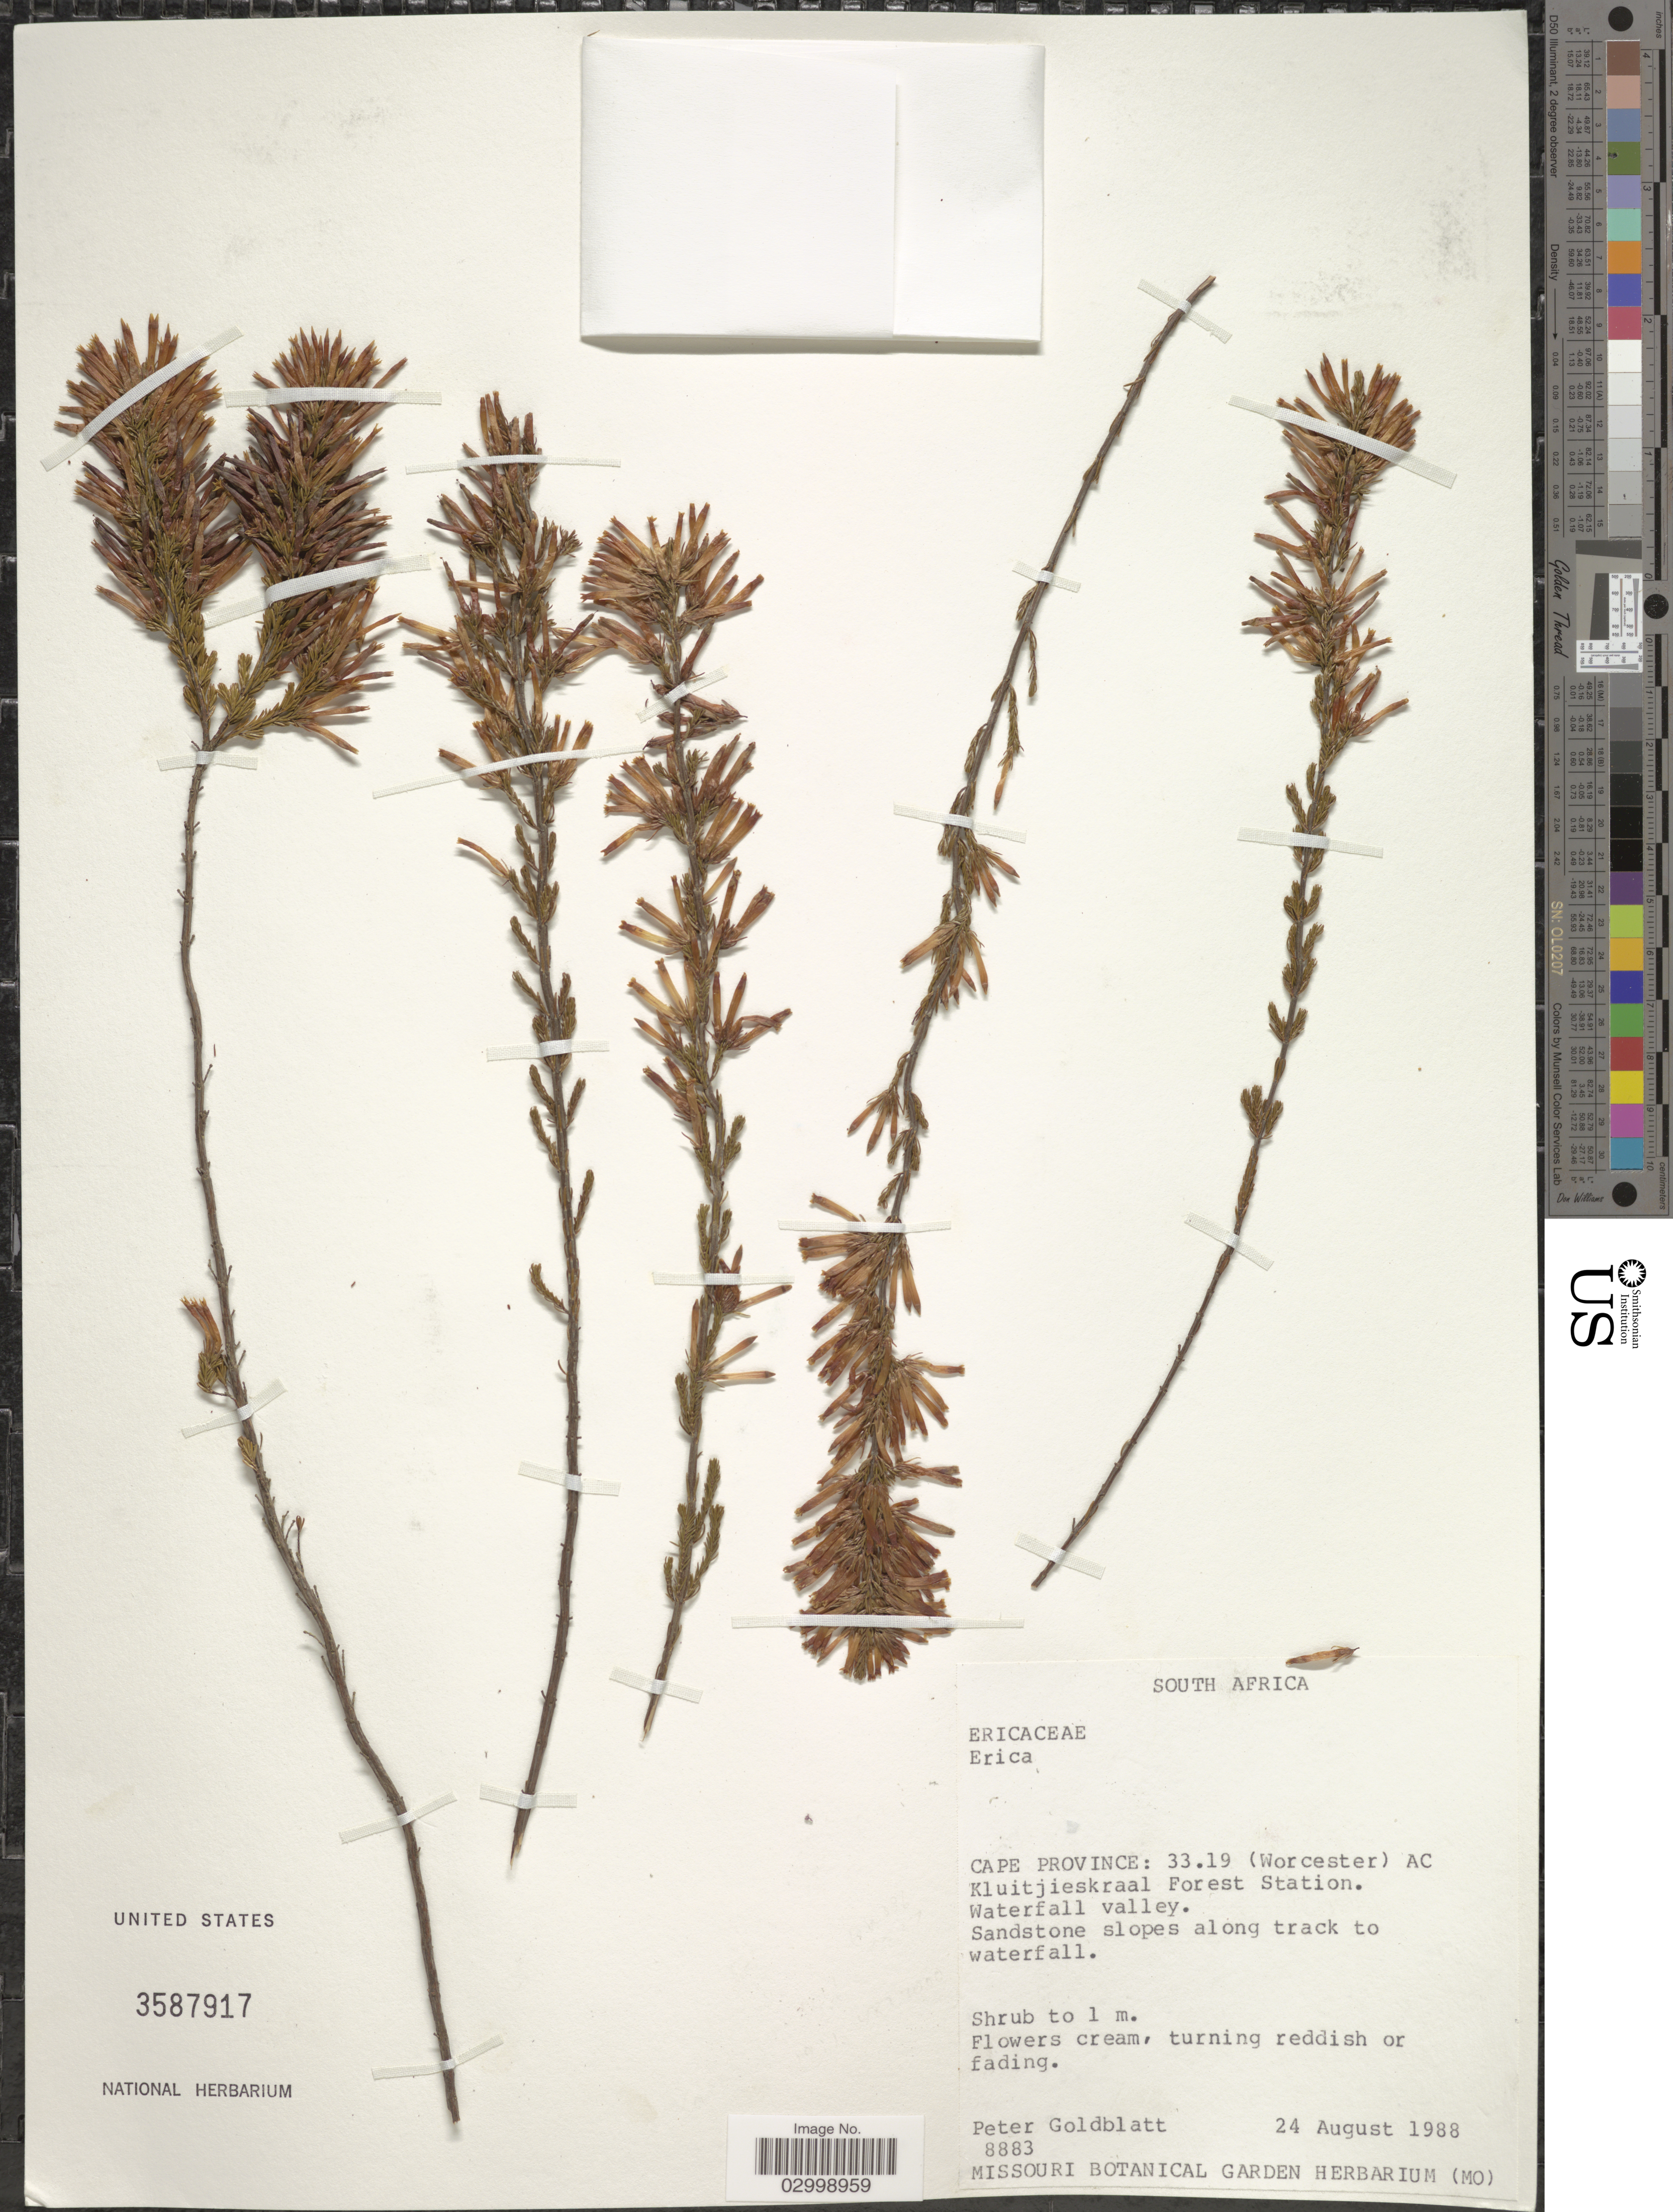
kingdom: Plantae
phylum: Tracheophyta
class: Magnoliopsida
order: Ericales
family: Ericaceae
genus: Erica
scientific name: Erica sp.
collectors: P. Goldblatt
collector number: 8883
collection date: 1988-08-24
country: South Africa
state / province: Western Cape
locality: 33.19 (Worcester) AC, Kluitjieskraal Forest Station. Waterfall valley. Sandstone slopes along track to waterfall.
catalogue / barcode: US 3587917